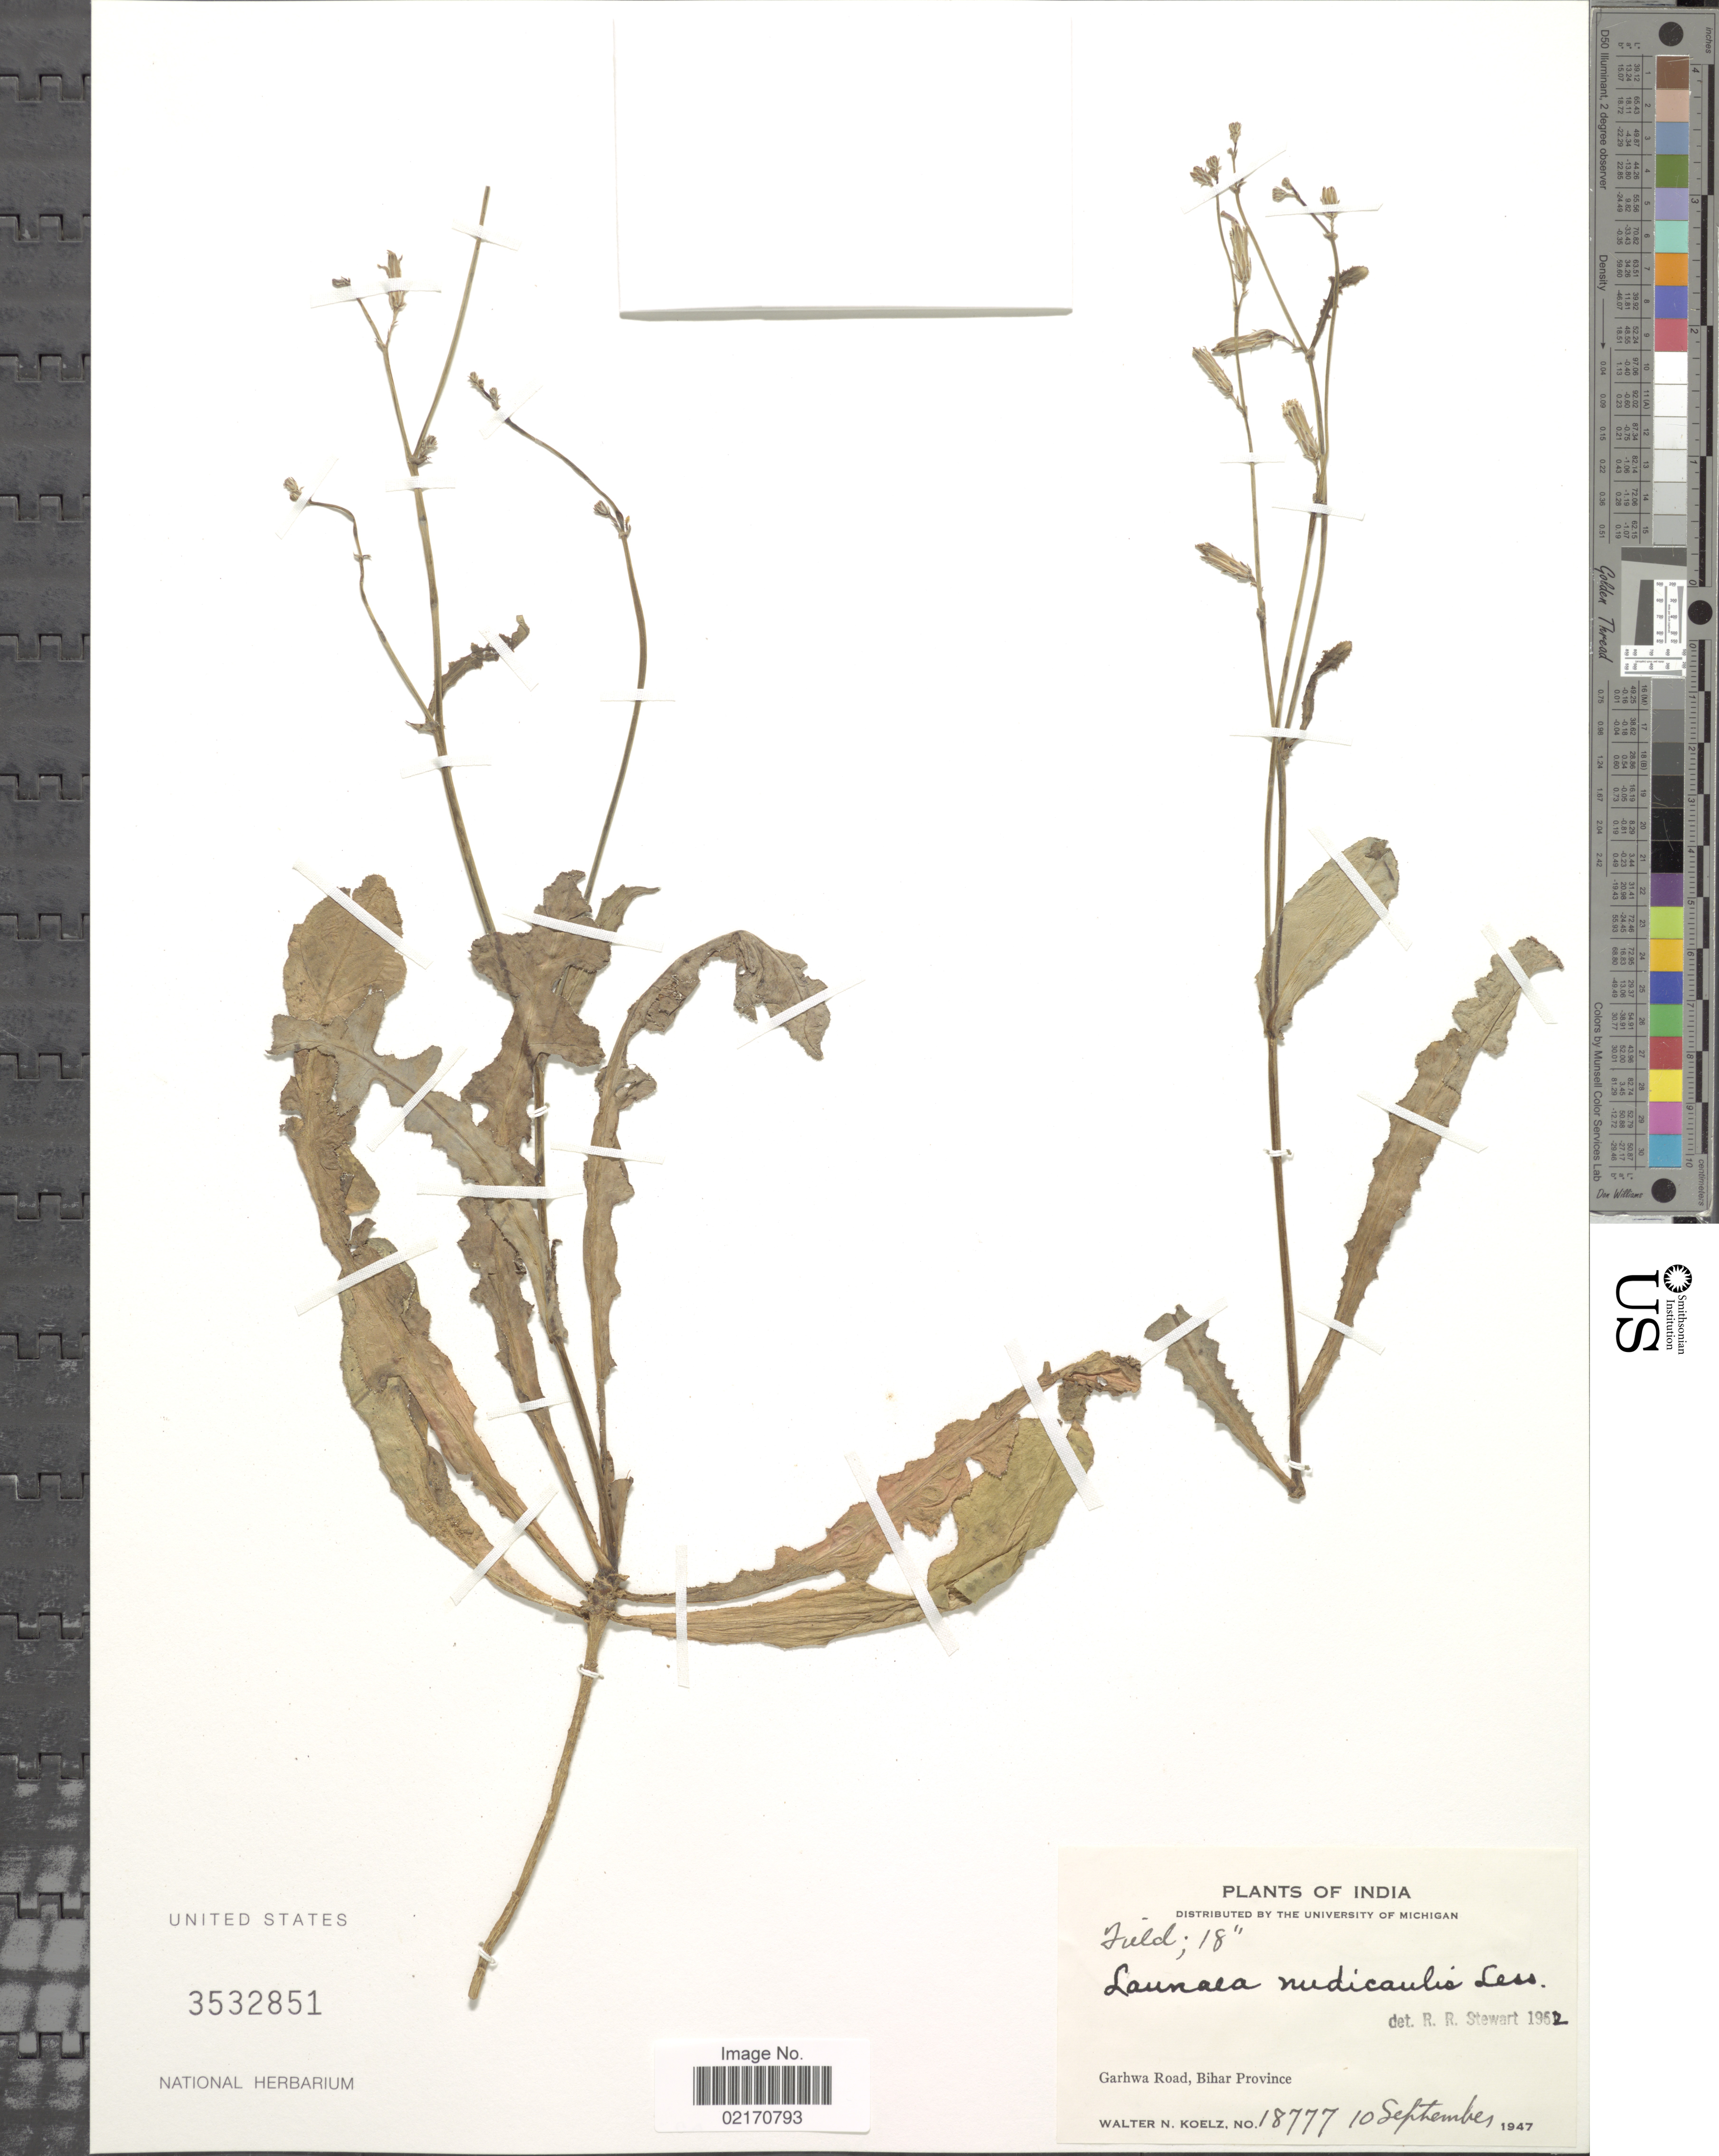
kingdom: Plantae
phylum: Tracheophyta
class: Magnoliopsida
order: Asterales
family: Asteraceae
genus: Launaea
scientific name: Launaea nudicaulis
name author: (L.) Hook. f.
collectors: W. N. Koelz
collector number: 6206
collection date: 1947-09-10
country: India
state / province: Bihar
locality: Garhwa Road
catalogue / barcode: US 3532851